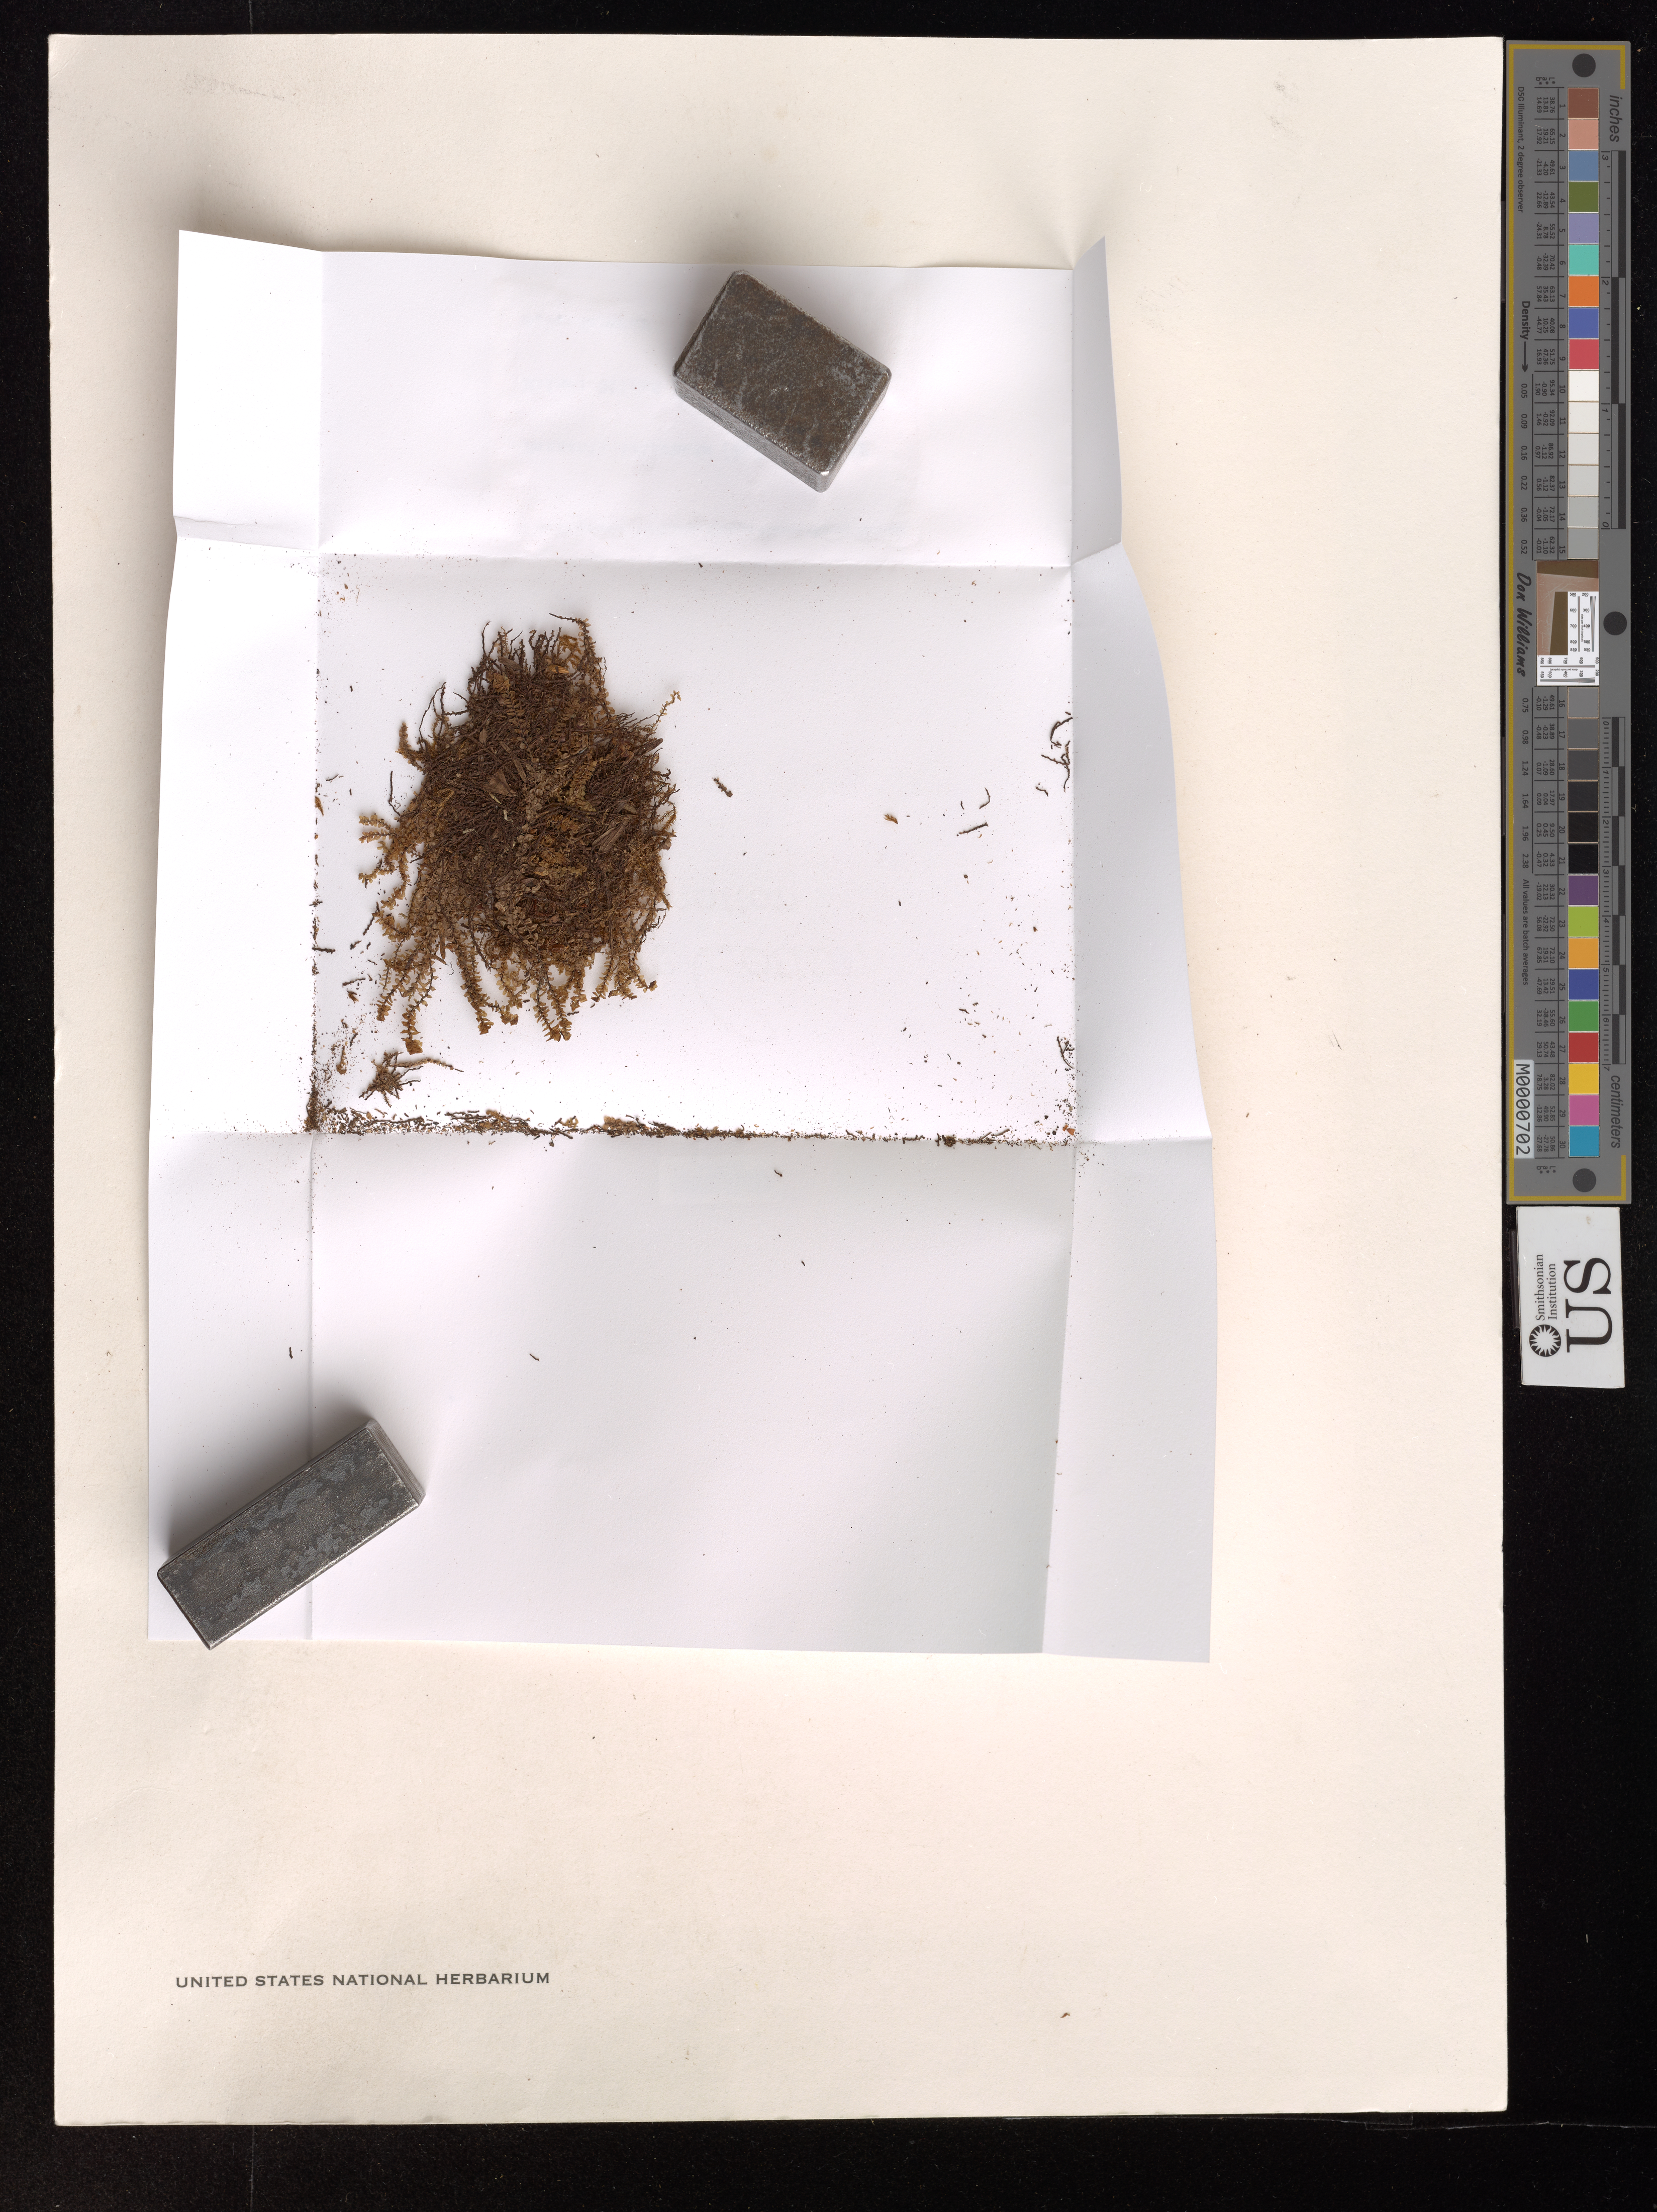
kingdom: Plantae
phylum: Marchantiophyta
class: Jungermanniopsida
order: Jungermanniales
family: Lepidoziaceae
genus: Bazzania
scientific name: Bazzania trilobata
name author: (L.) S.F. Gray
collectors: A. Seymour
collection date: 1900-09-29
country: United States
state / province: Maine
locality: Gilead.